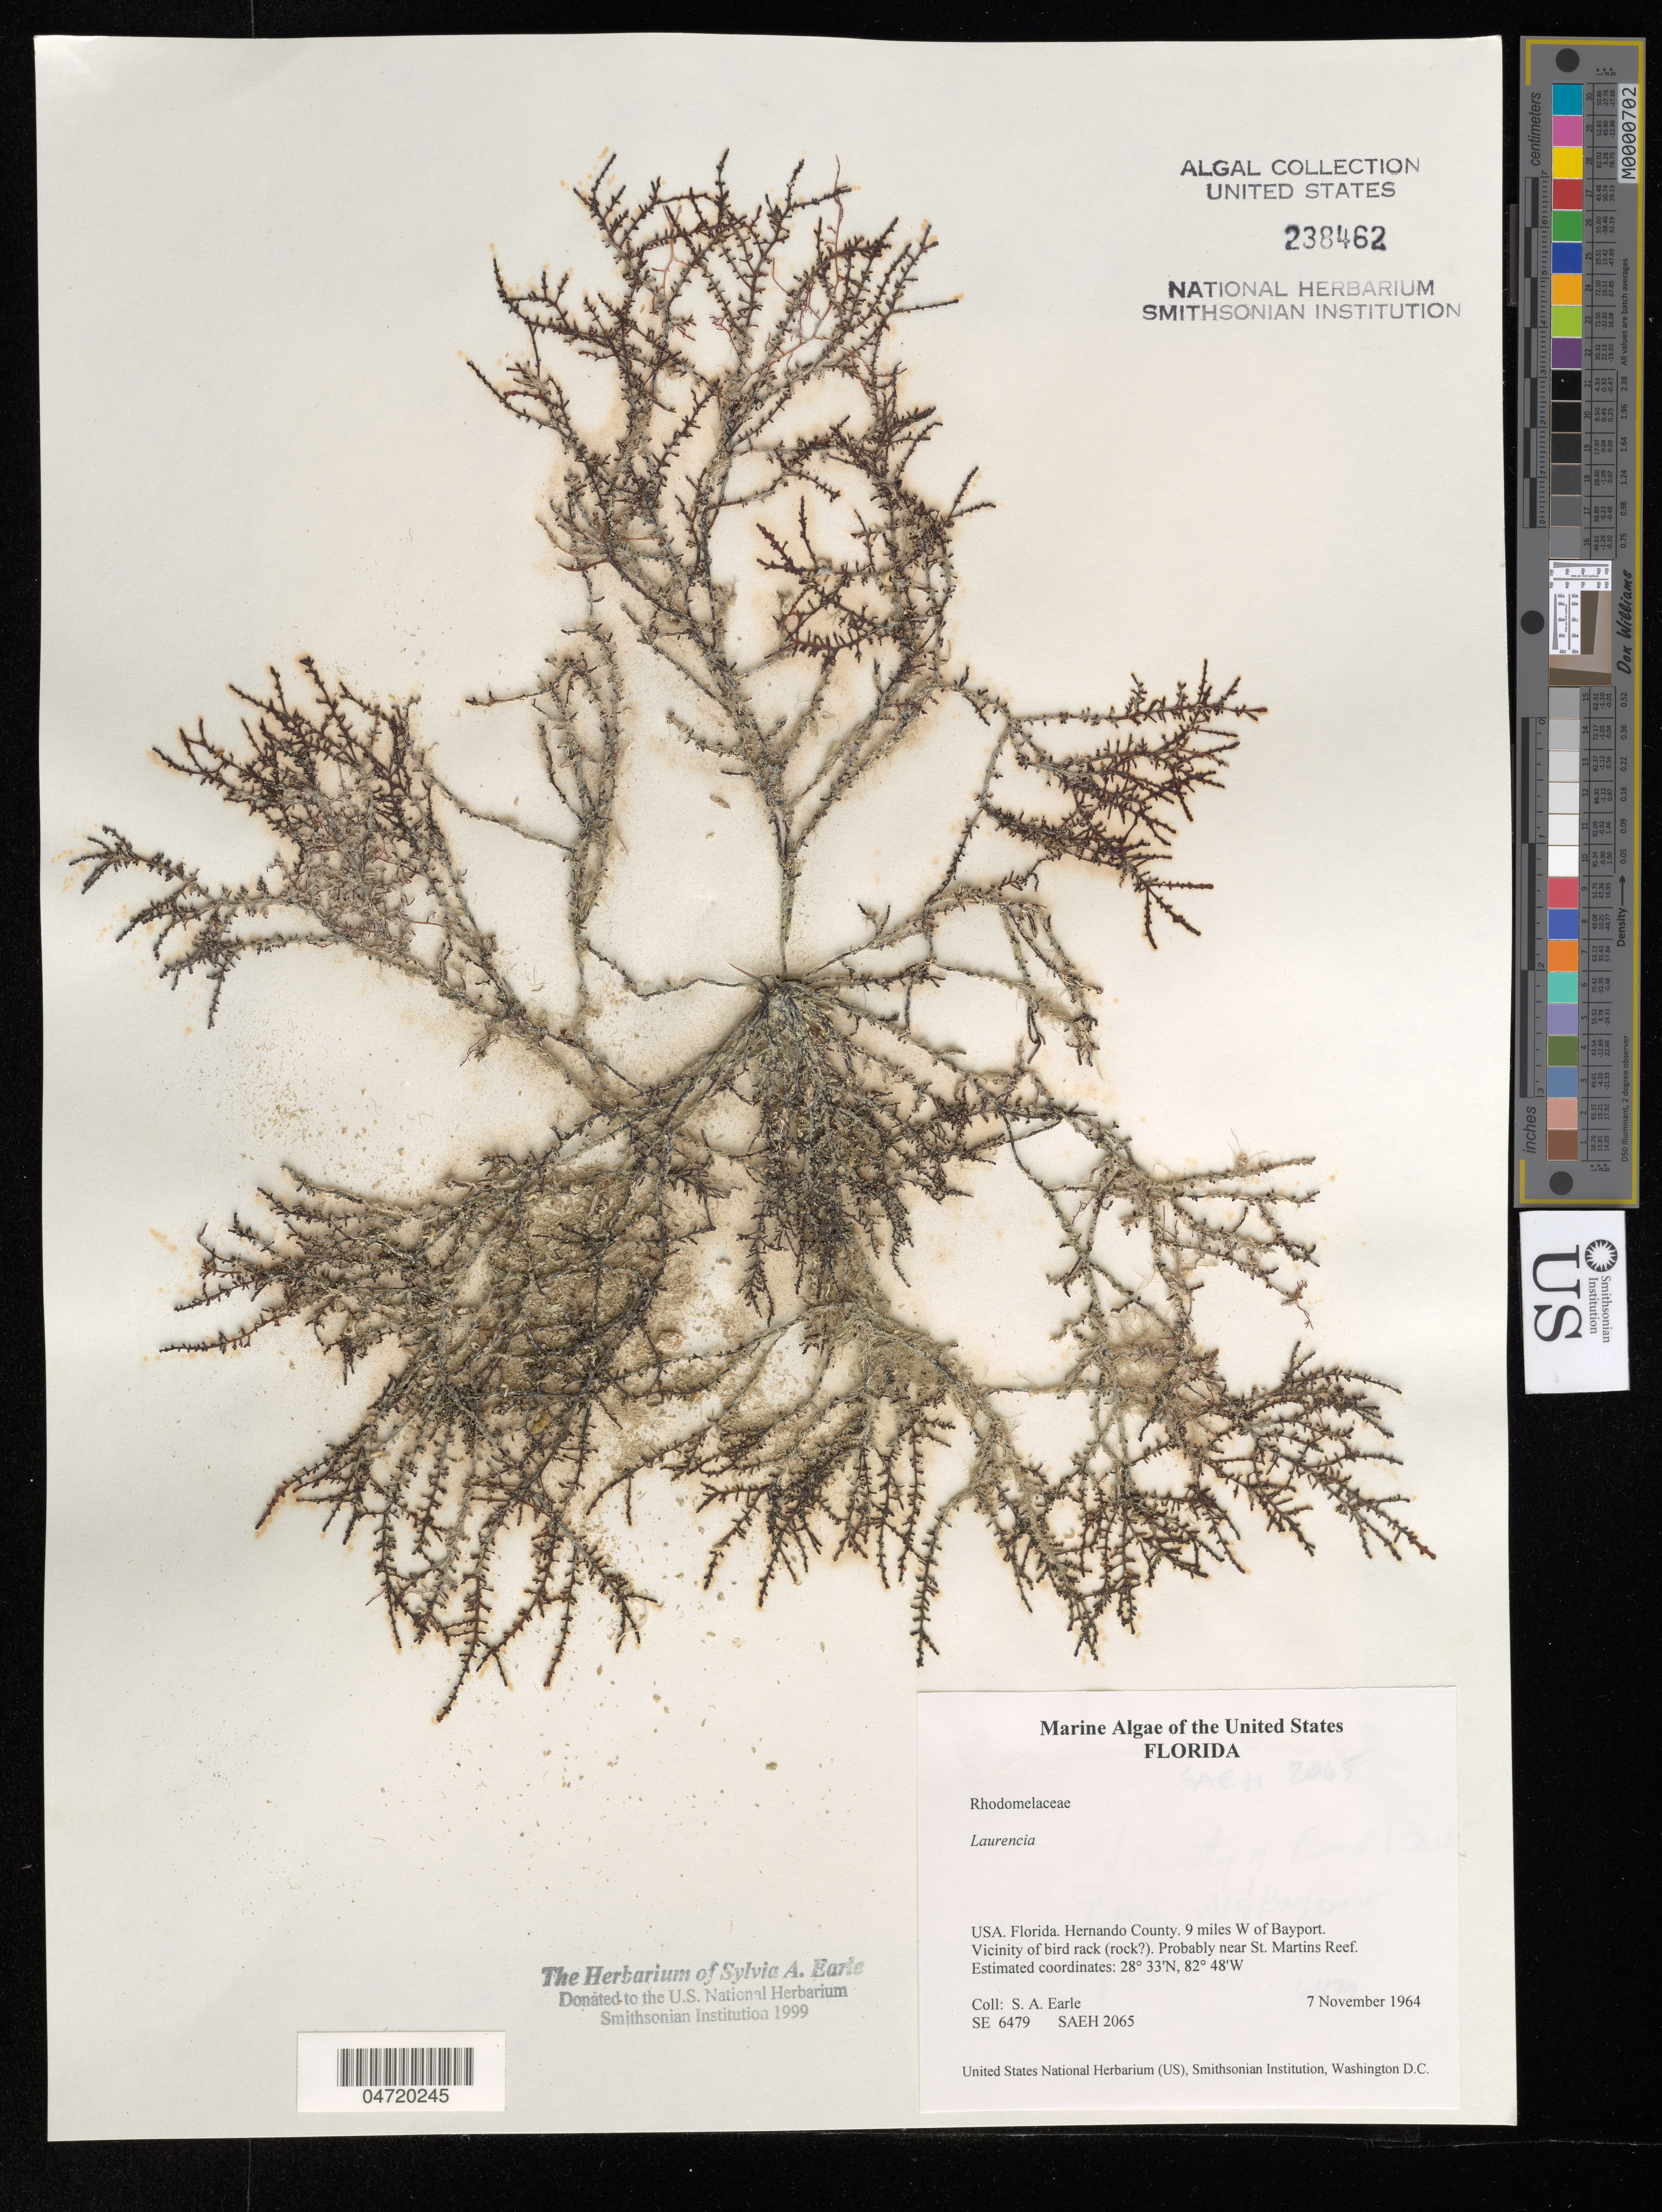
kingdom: Plantae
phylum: Rhodophyta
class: Florideophyceae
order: Ceramiales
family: Rhodomelaceae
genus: Laurencia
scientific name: Laurencia sp.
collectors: S. A. Earle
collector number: SE6479/SAEH2065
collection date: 1964-11-07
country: United States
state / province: Florida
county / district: Hernando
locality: Hernando County. 9 miles W of Bayport. Vicinity of bird rack (rock?). Probably near St. Martins Reef.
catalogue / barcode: US 238462